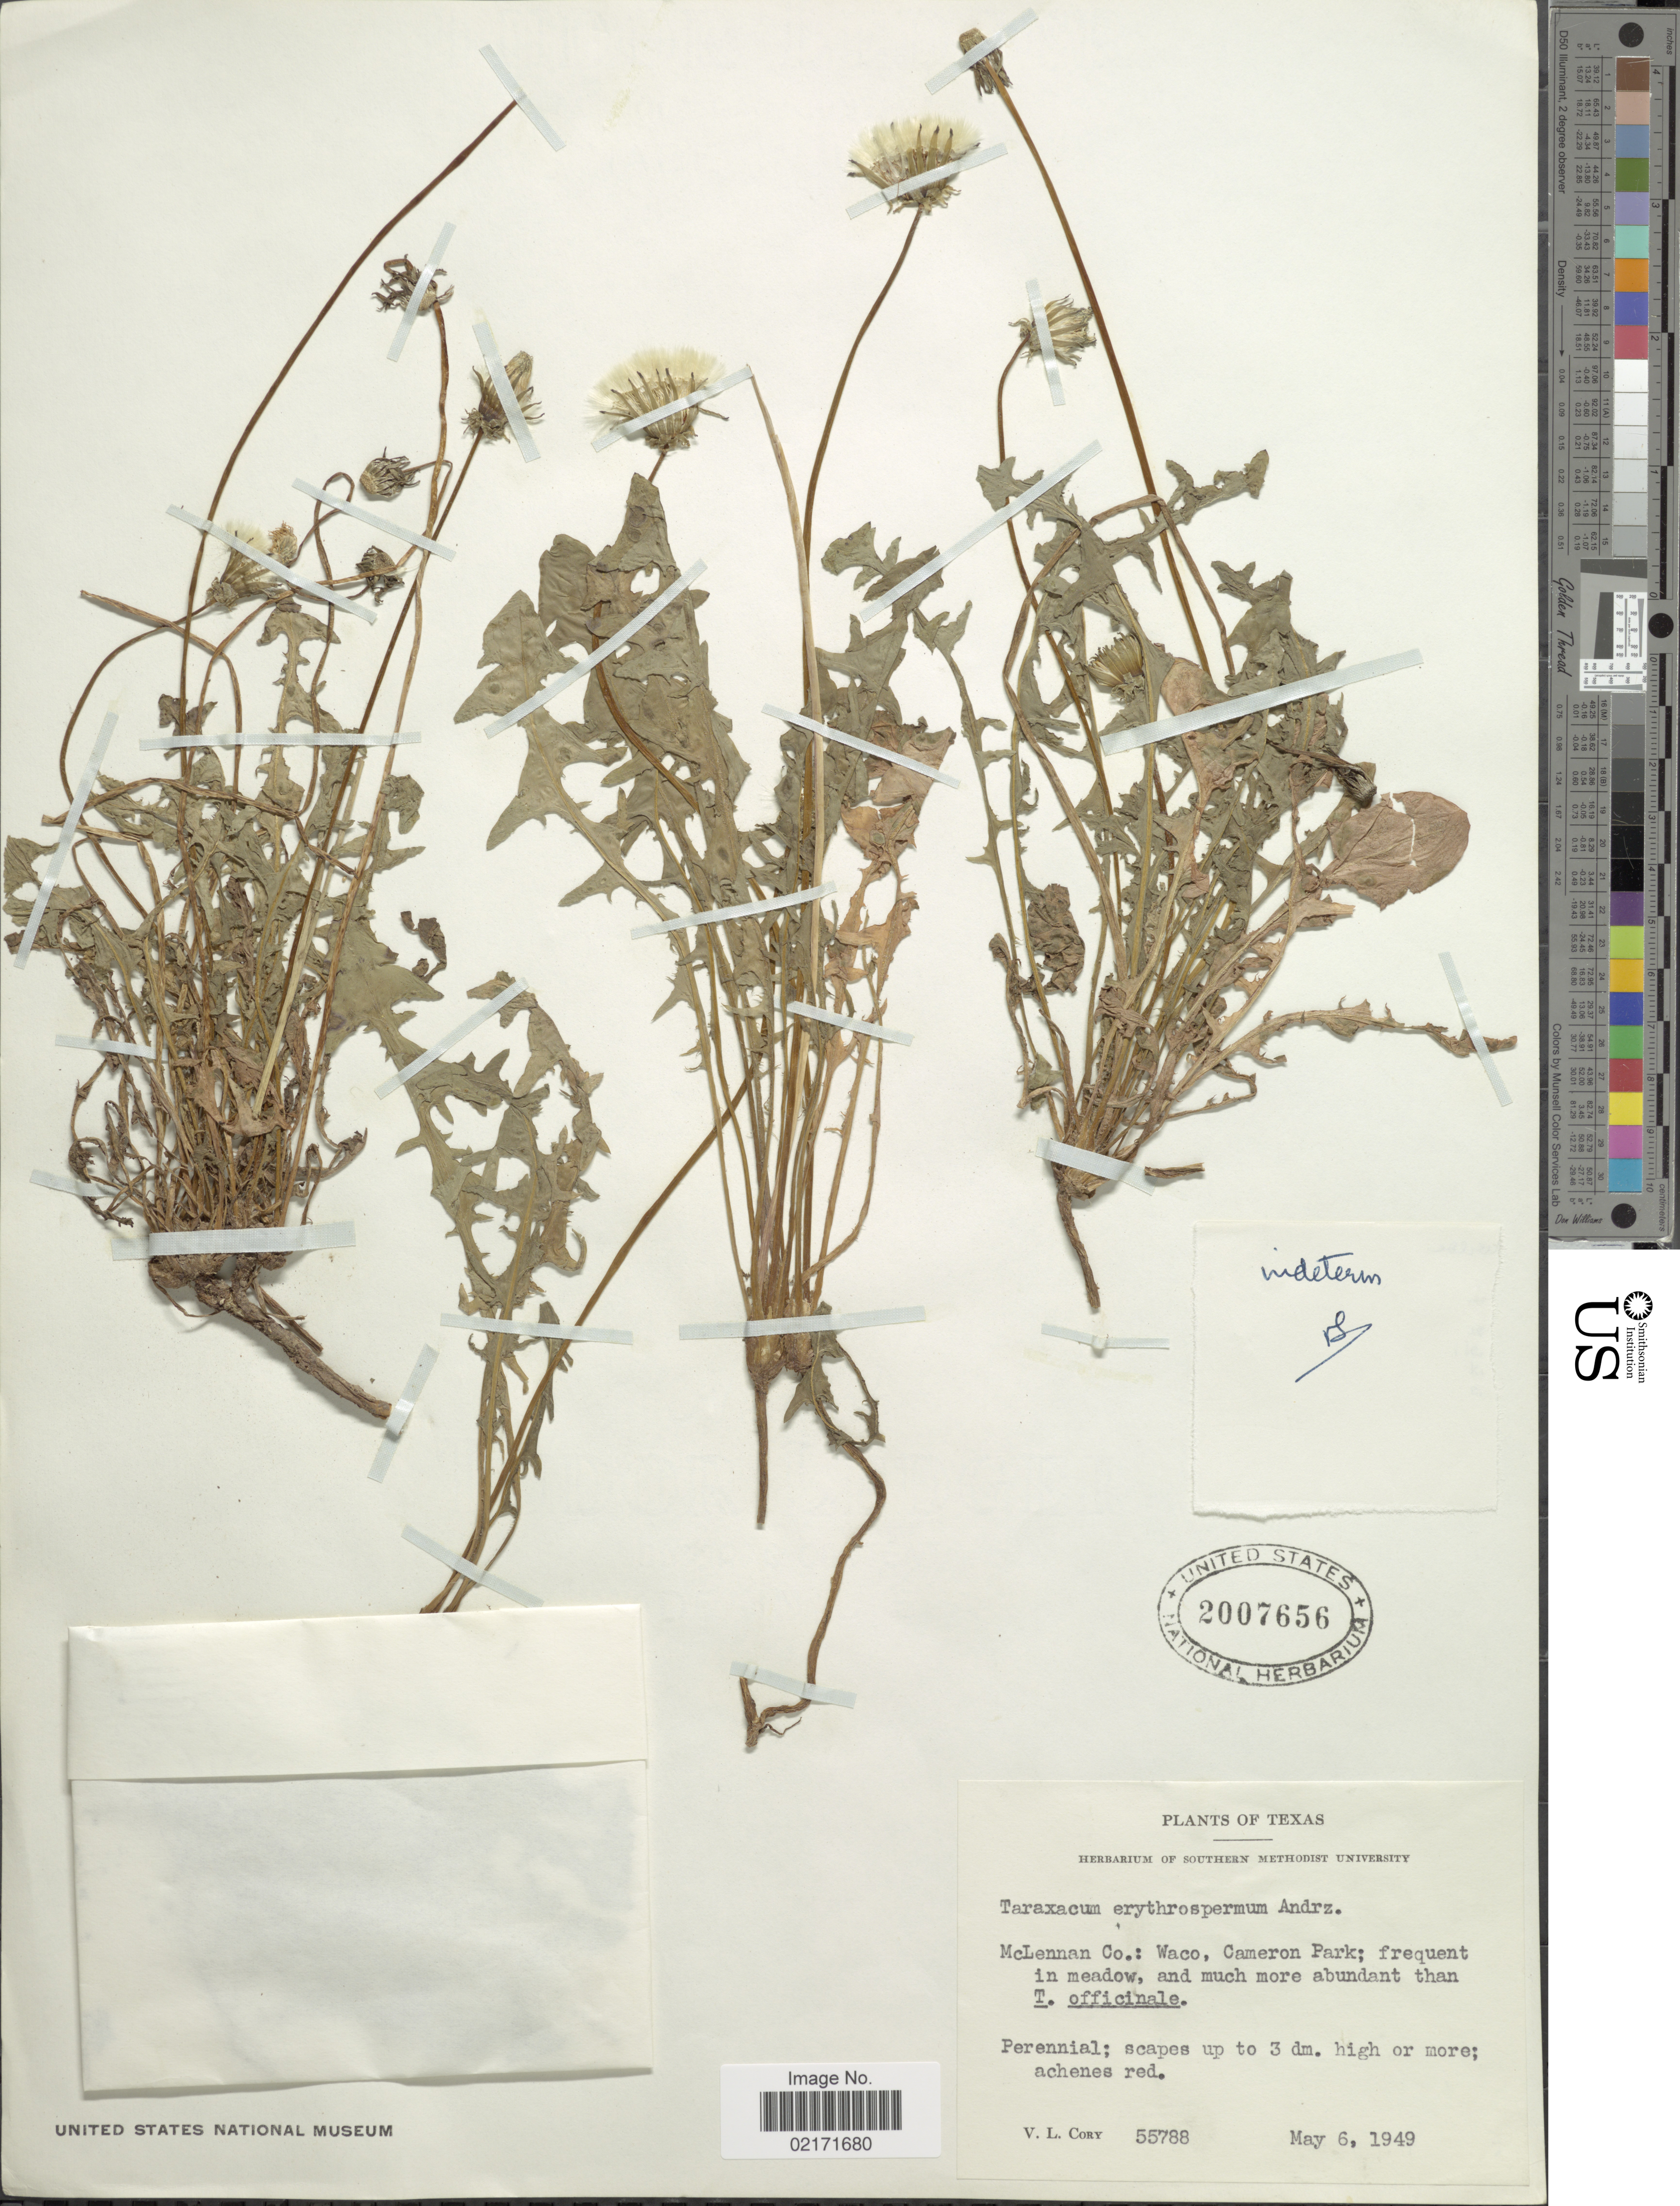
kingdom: Plantae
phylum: Tracheophyta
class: Magnoliopsida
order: Asterales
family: Asteraceae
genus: Taraxacum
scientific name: Taraxacum erythrospermum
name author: Andrz. ex Besser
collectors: V. Cory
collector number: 55788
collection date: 1949-05-06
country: United States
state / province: Texas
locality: McLennan Co.: Waco, Cameron Park; frequent in meadow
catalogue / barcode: US 2007656